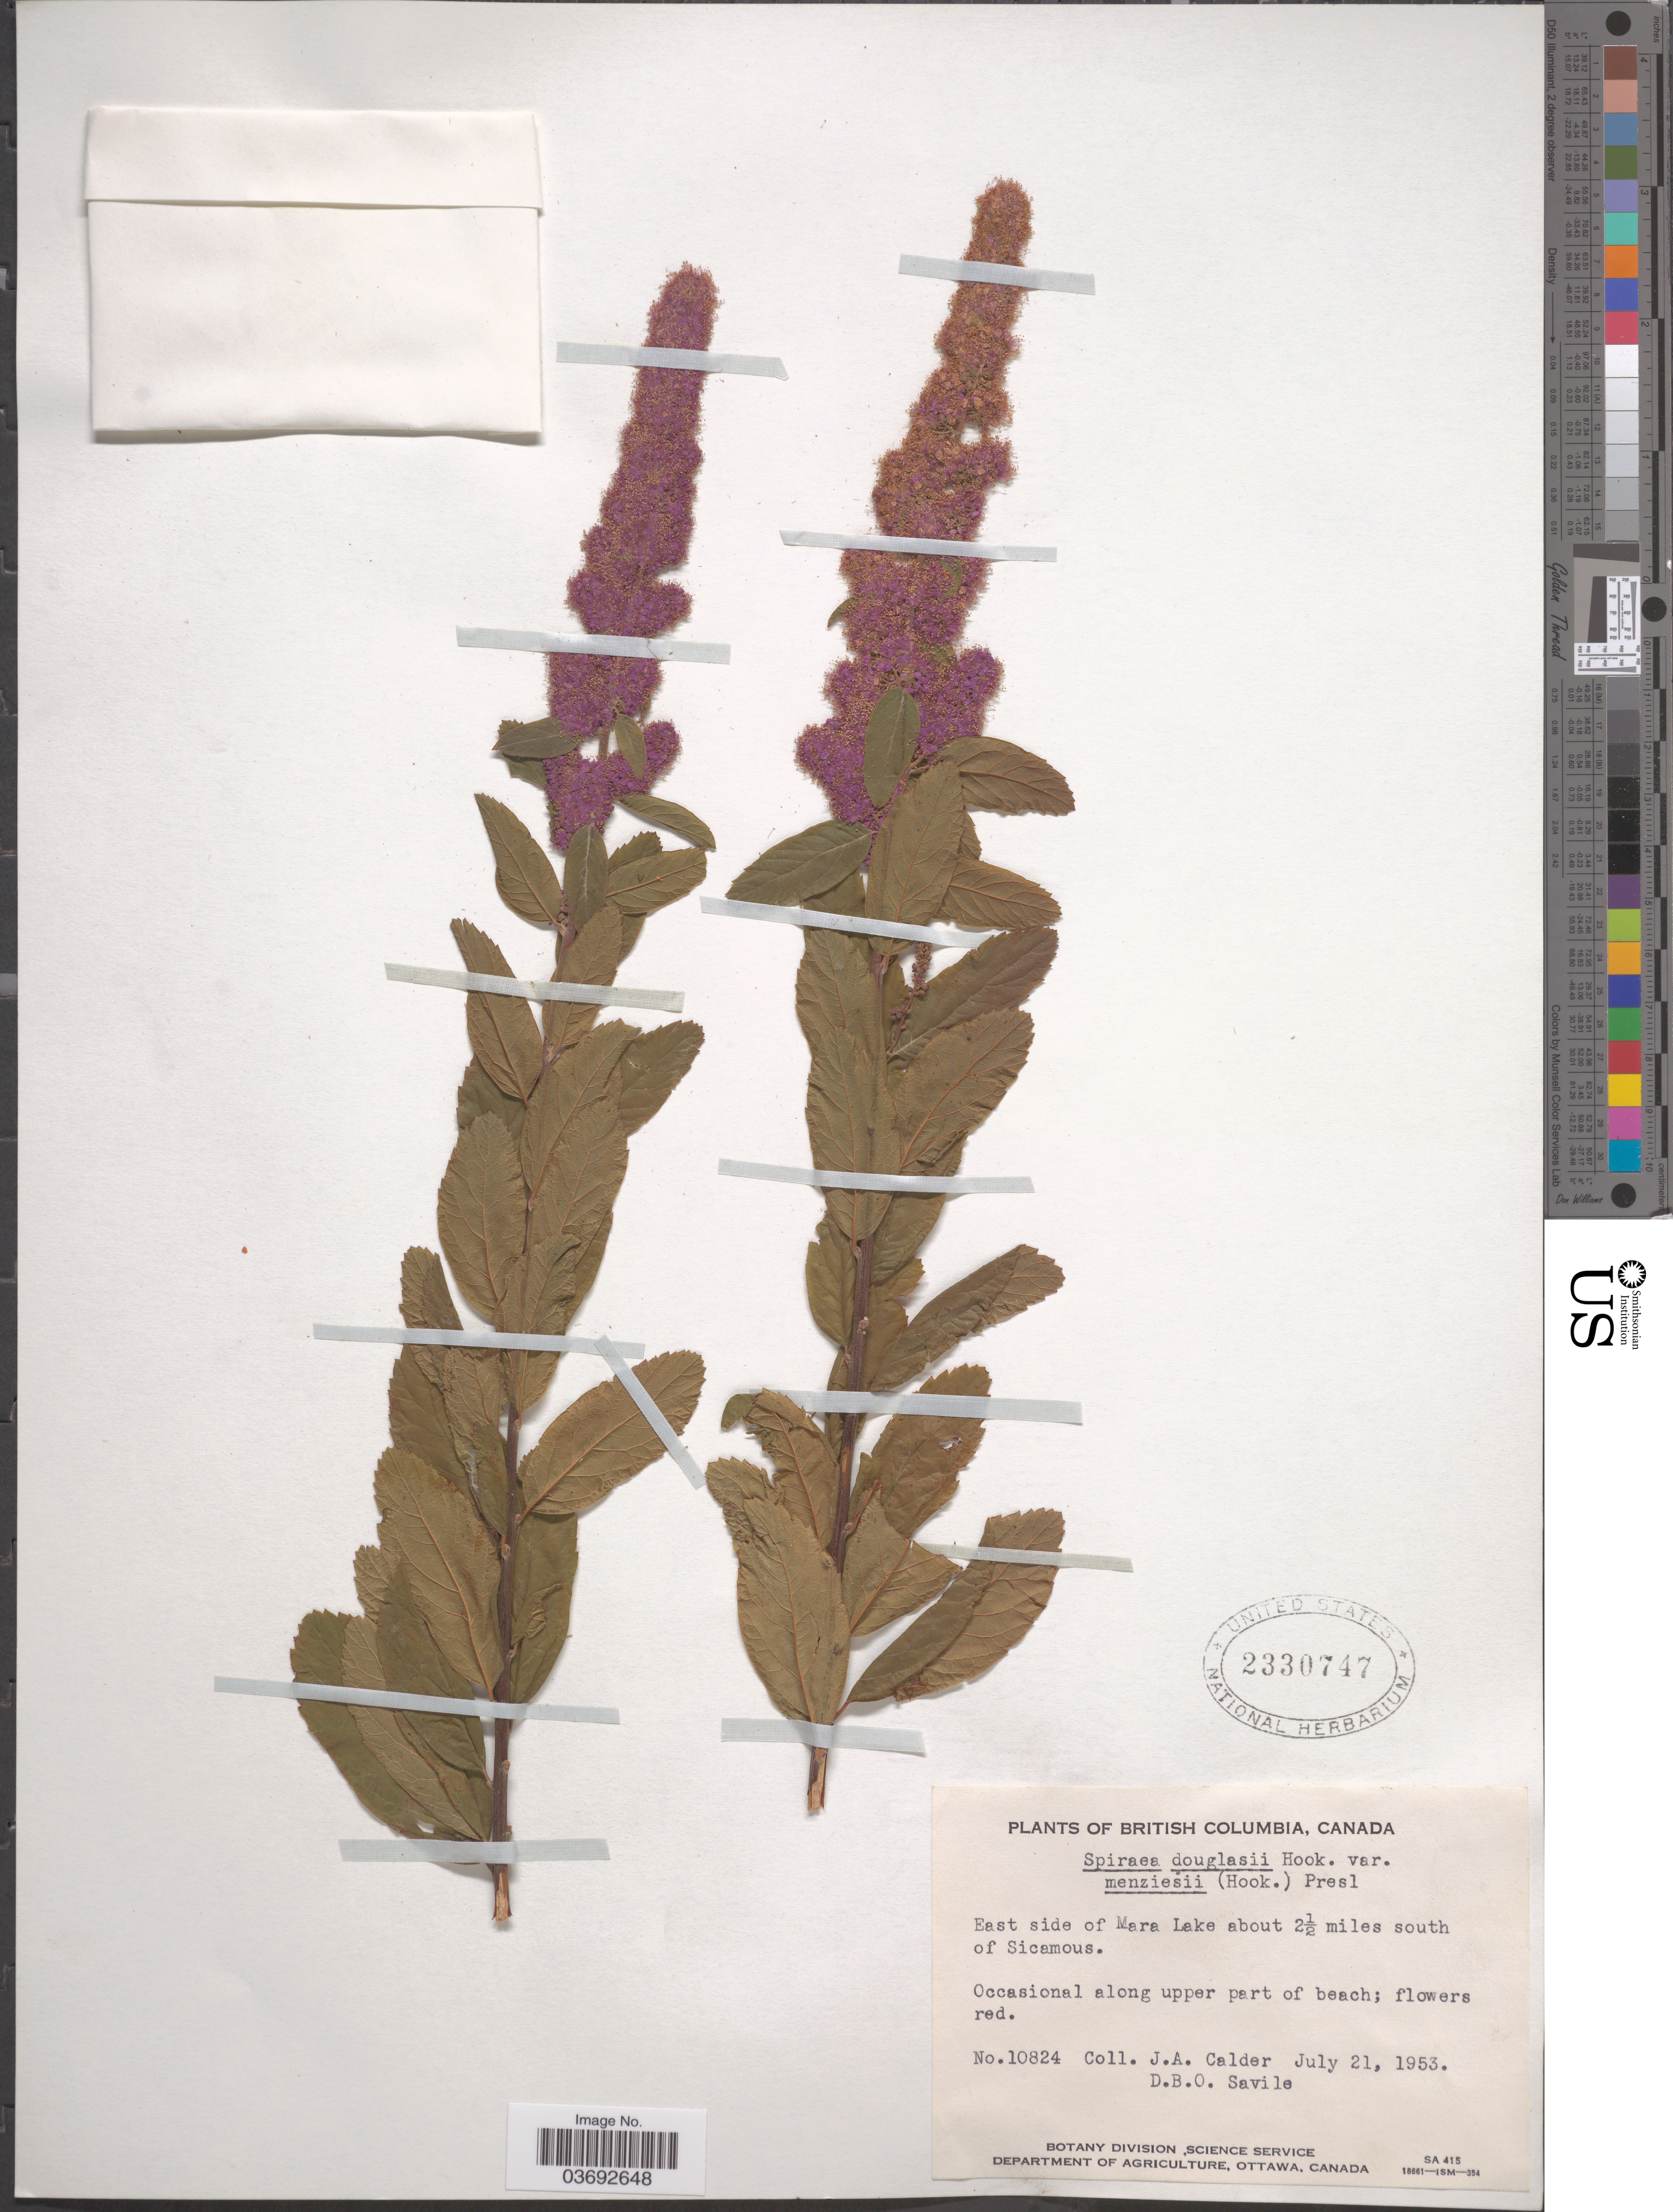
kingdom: Plantae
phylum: Tracheophyta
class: Magnoliopsida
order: Rosales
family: Rosaceae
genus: Spiraea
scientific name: Spiraea menziesii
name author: Hook.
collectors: J. A. Calder & D. Savile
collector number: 10824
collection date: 1953-07-21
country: Canada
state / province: British Columbia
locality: East side of Mara Lake about 2½ miles south of Sicamous.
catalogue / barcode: US 2330747